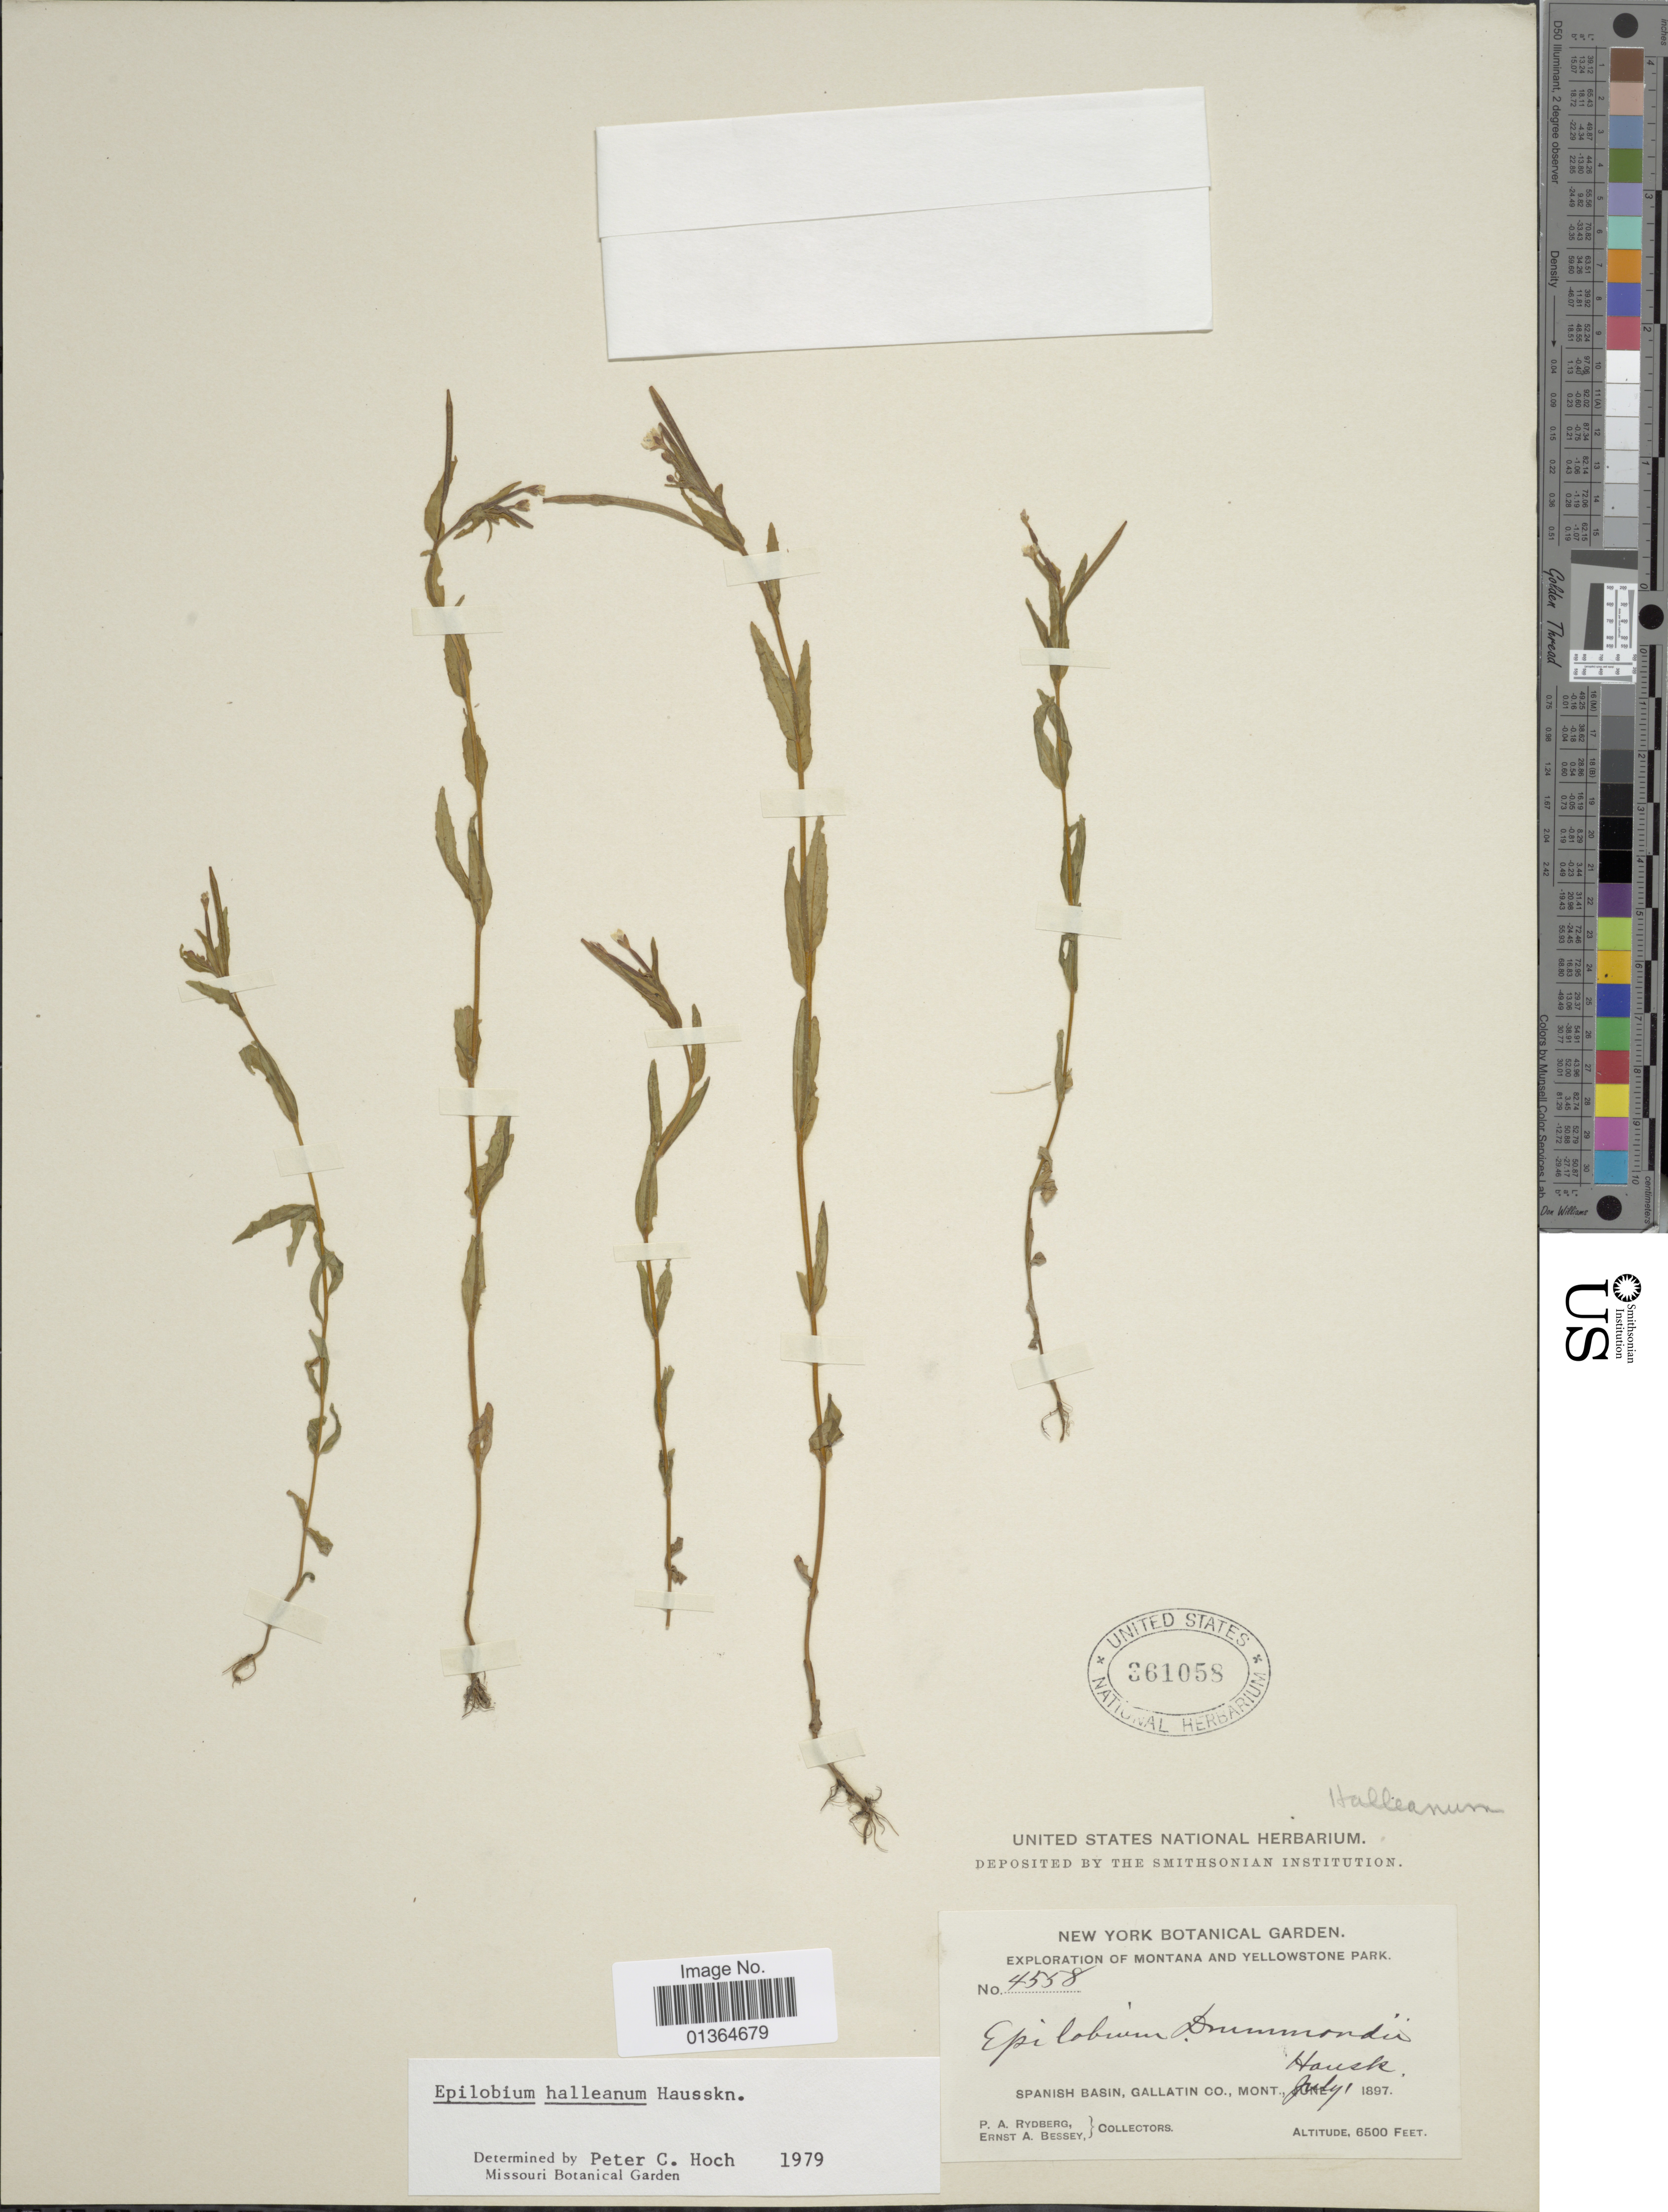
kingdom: Plantae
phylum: Tracheophyta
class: Magnoliopsida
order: Myrtales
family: Onagraceae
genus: Epilobium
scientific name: Epilobium hallianum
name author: Hausskn.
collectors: P. A. Rydberg & E. A. Bessey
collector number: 4558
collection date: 1897-07-01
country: United States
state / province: Montana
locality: Spanish Basin, Gallatin Co.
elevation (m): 1981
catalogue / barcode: US 361058